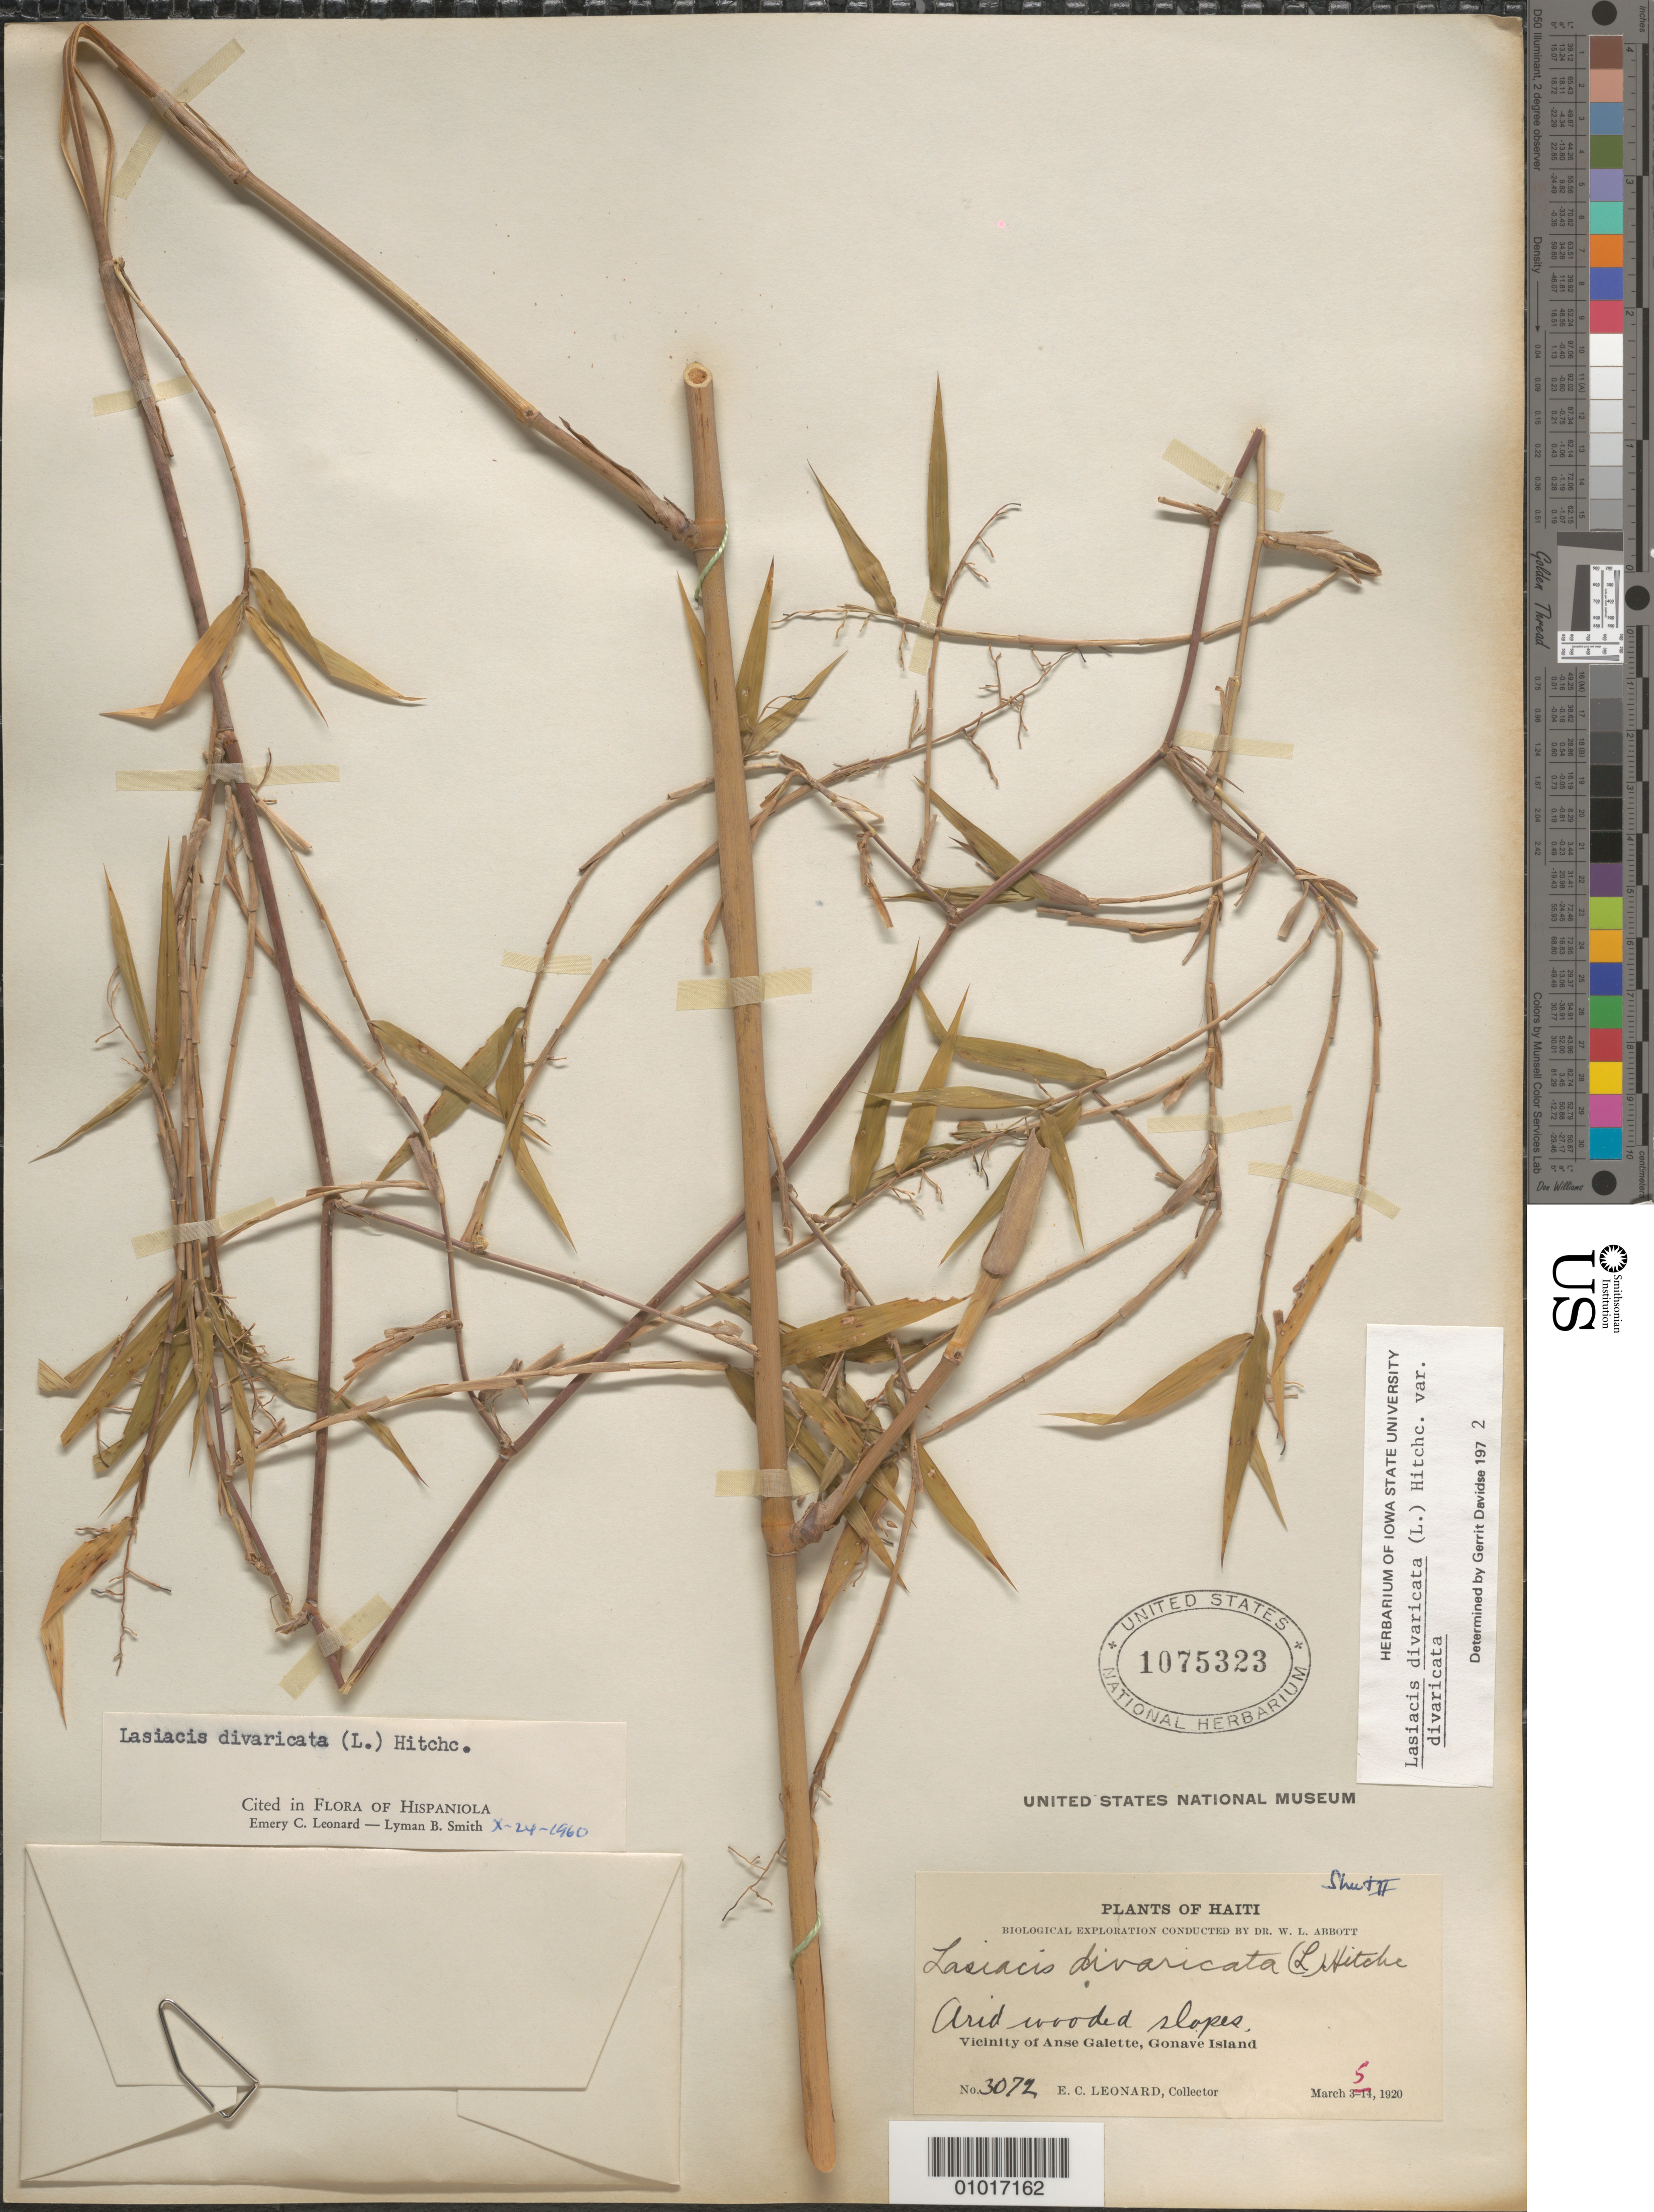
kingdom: Plantae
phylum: Tracheophyta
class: Liliopsida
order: Poales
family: Poaceae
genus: Lasiacis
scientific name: Lasiacis divaricata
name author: (L.) Hitchc.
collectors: E. C. Leonard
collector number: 3072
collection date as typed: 05 Mar 1920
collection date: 1920-03-05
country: Haiti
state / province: Óuest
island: Hispaniola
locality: Vicinity of Anse Galette, Gonave Island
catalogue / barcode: US 1075323